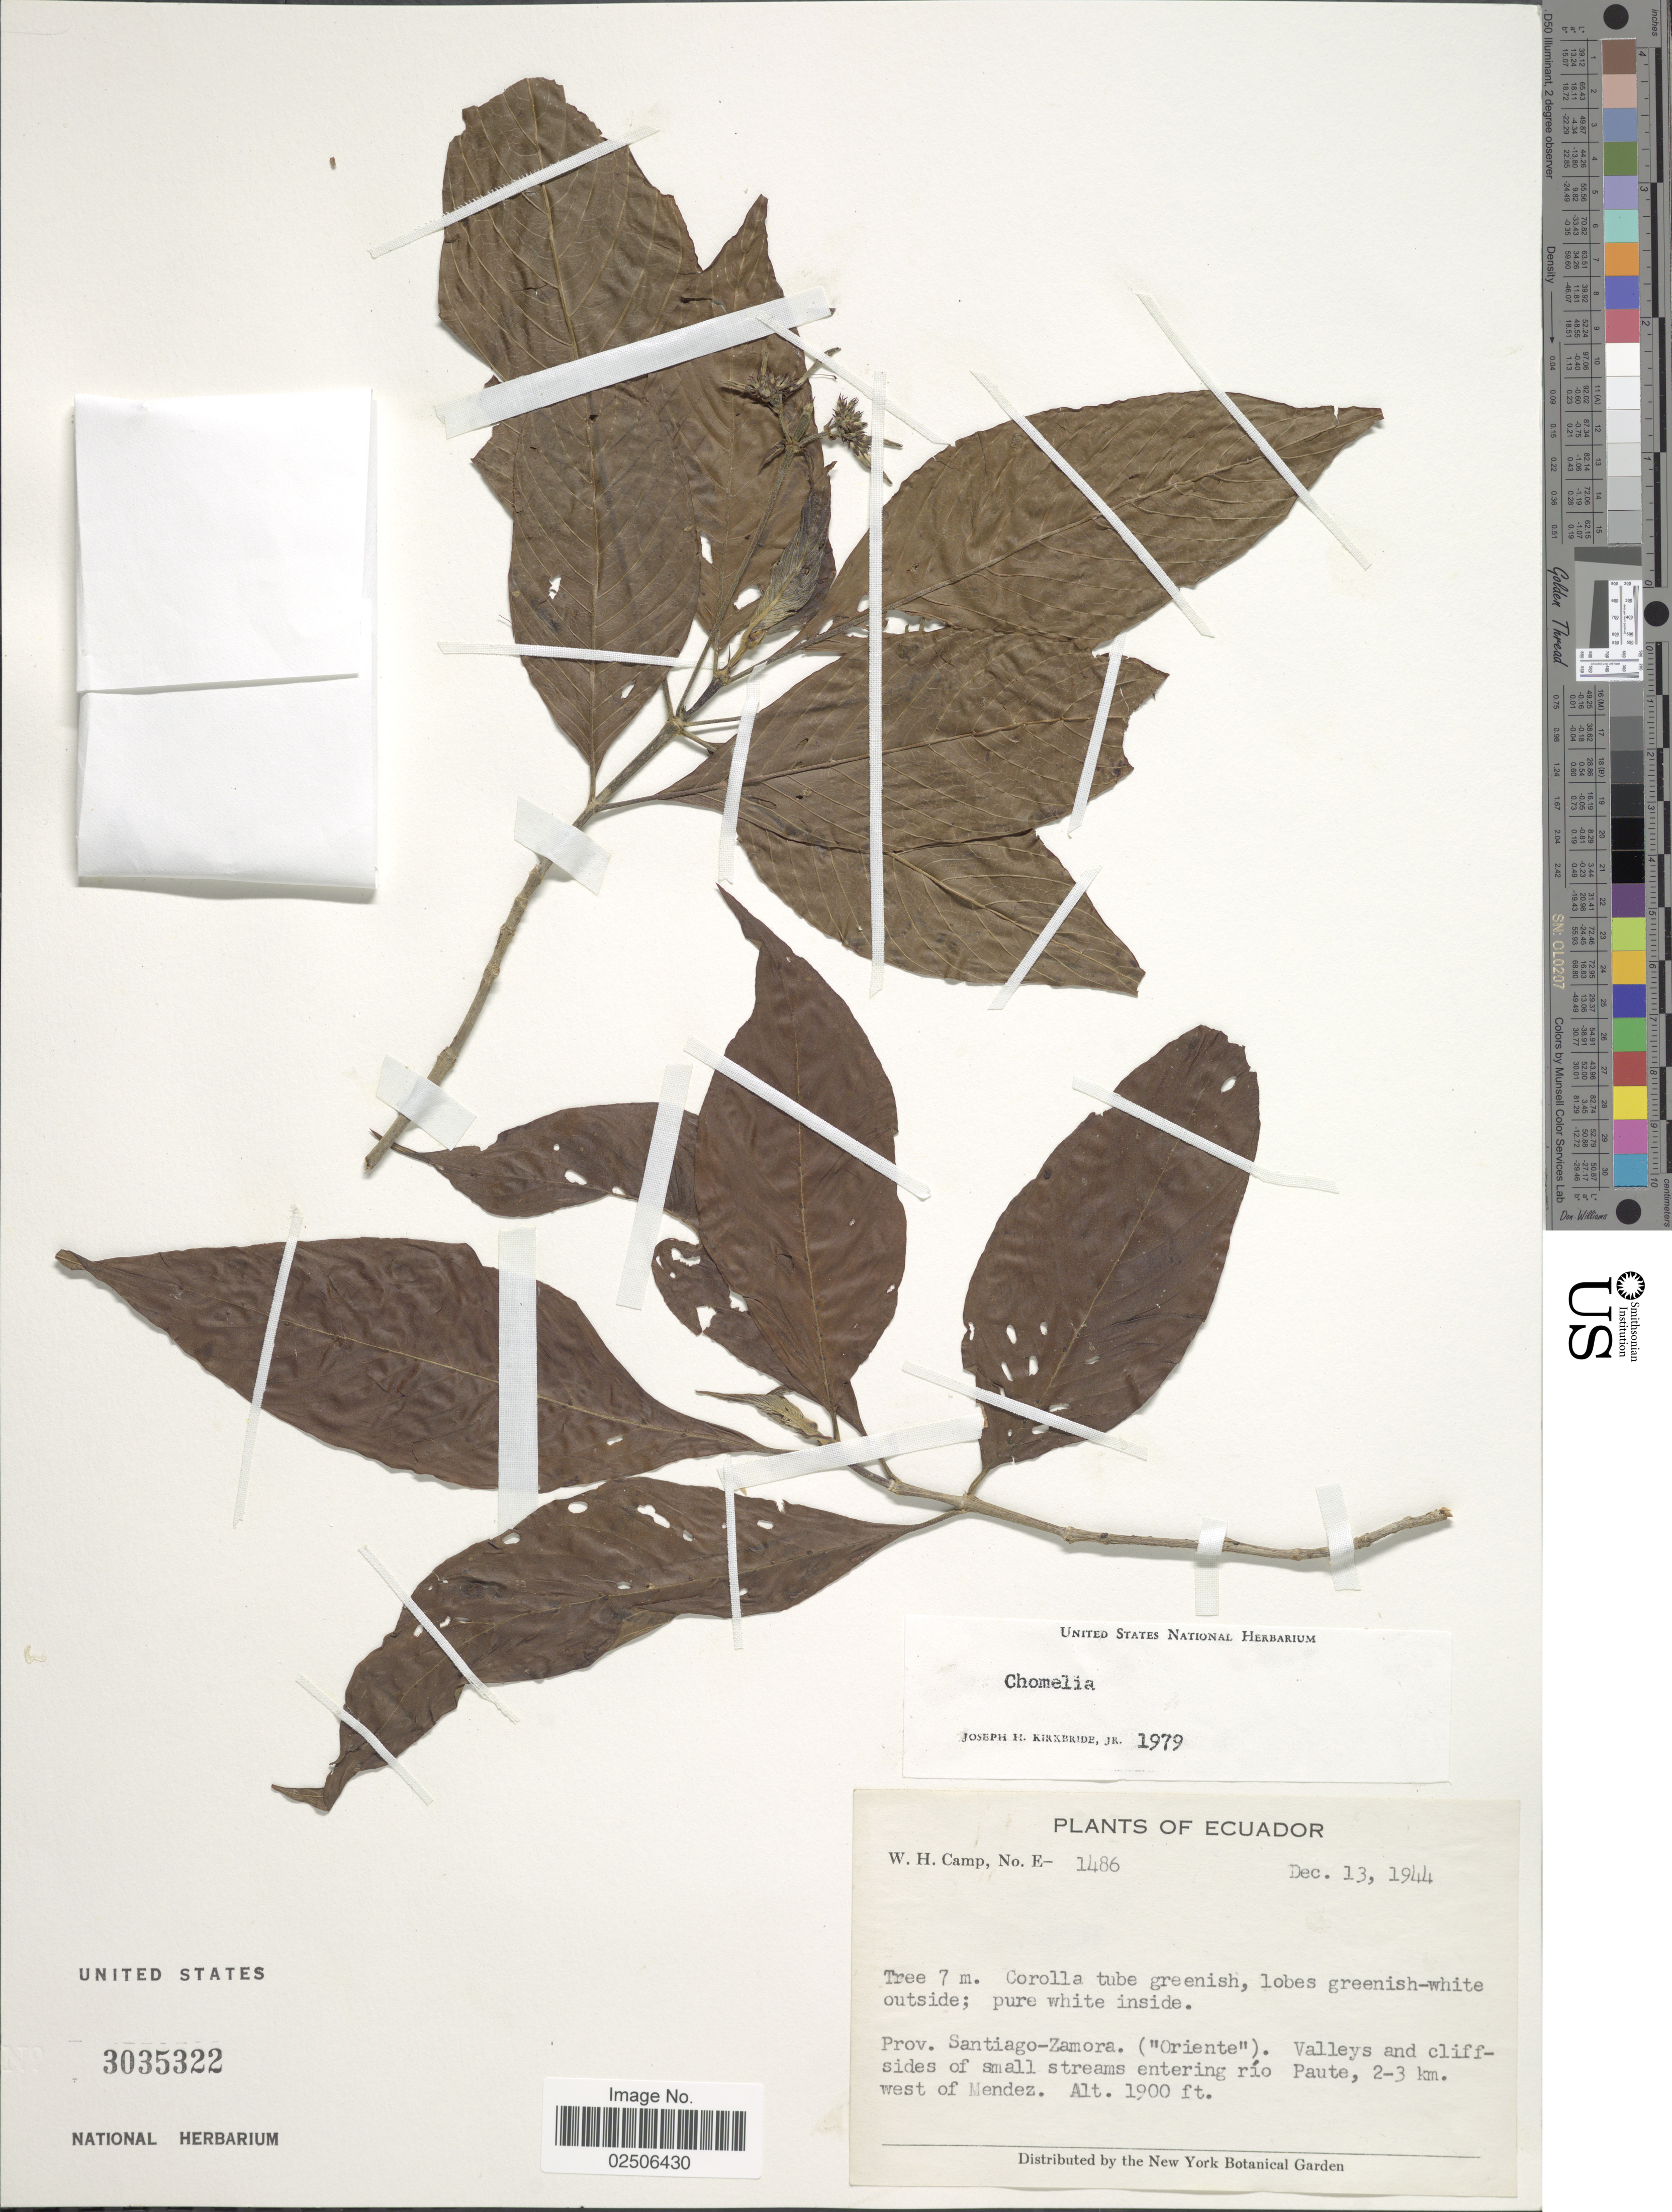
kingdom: Plantae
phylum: Tracheophyta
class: Magnoliopsida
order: Gentianales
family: Rubiaceae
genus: Chomelia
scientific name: Chomelia sp.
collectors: W. H. Camp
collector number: E-1486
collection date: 1944-12-13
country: Ecuador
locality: Prov. Santiago-zamora. ("Oriente"), valleys and cliff-sides of small streams entering rio Paute, 2-3 km. west of Mendez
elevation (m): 579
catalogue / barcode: US 3035322